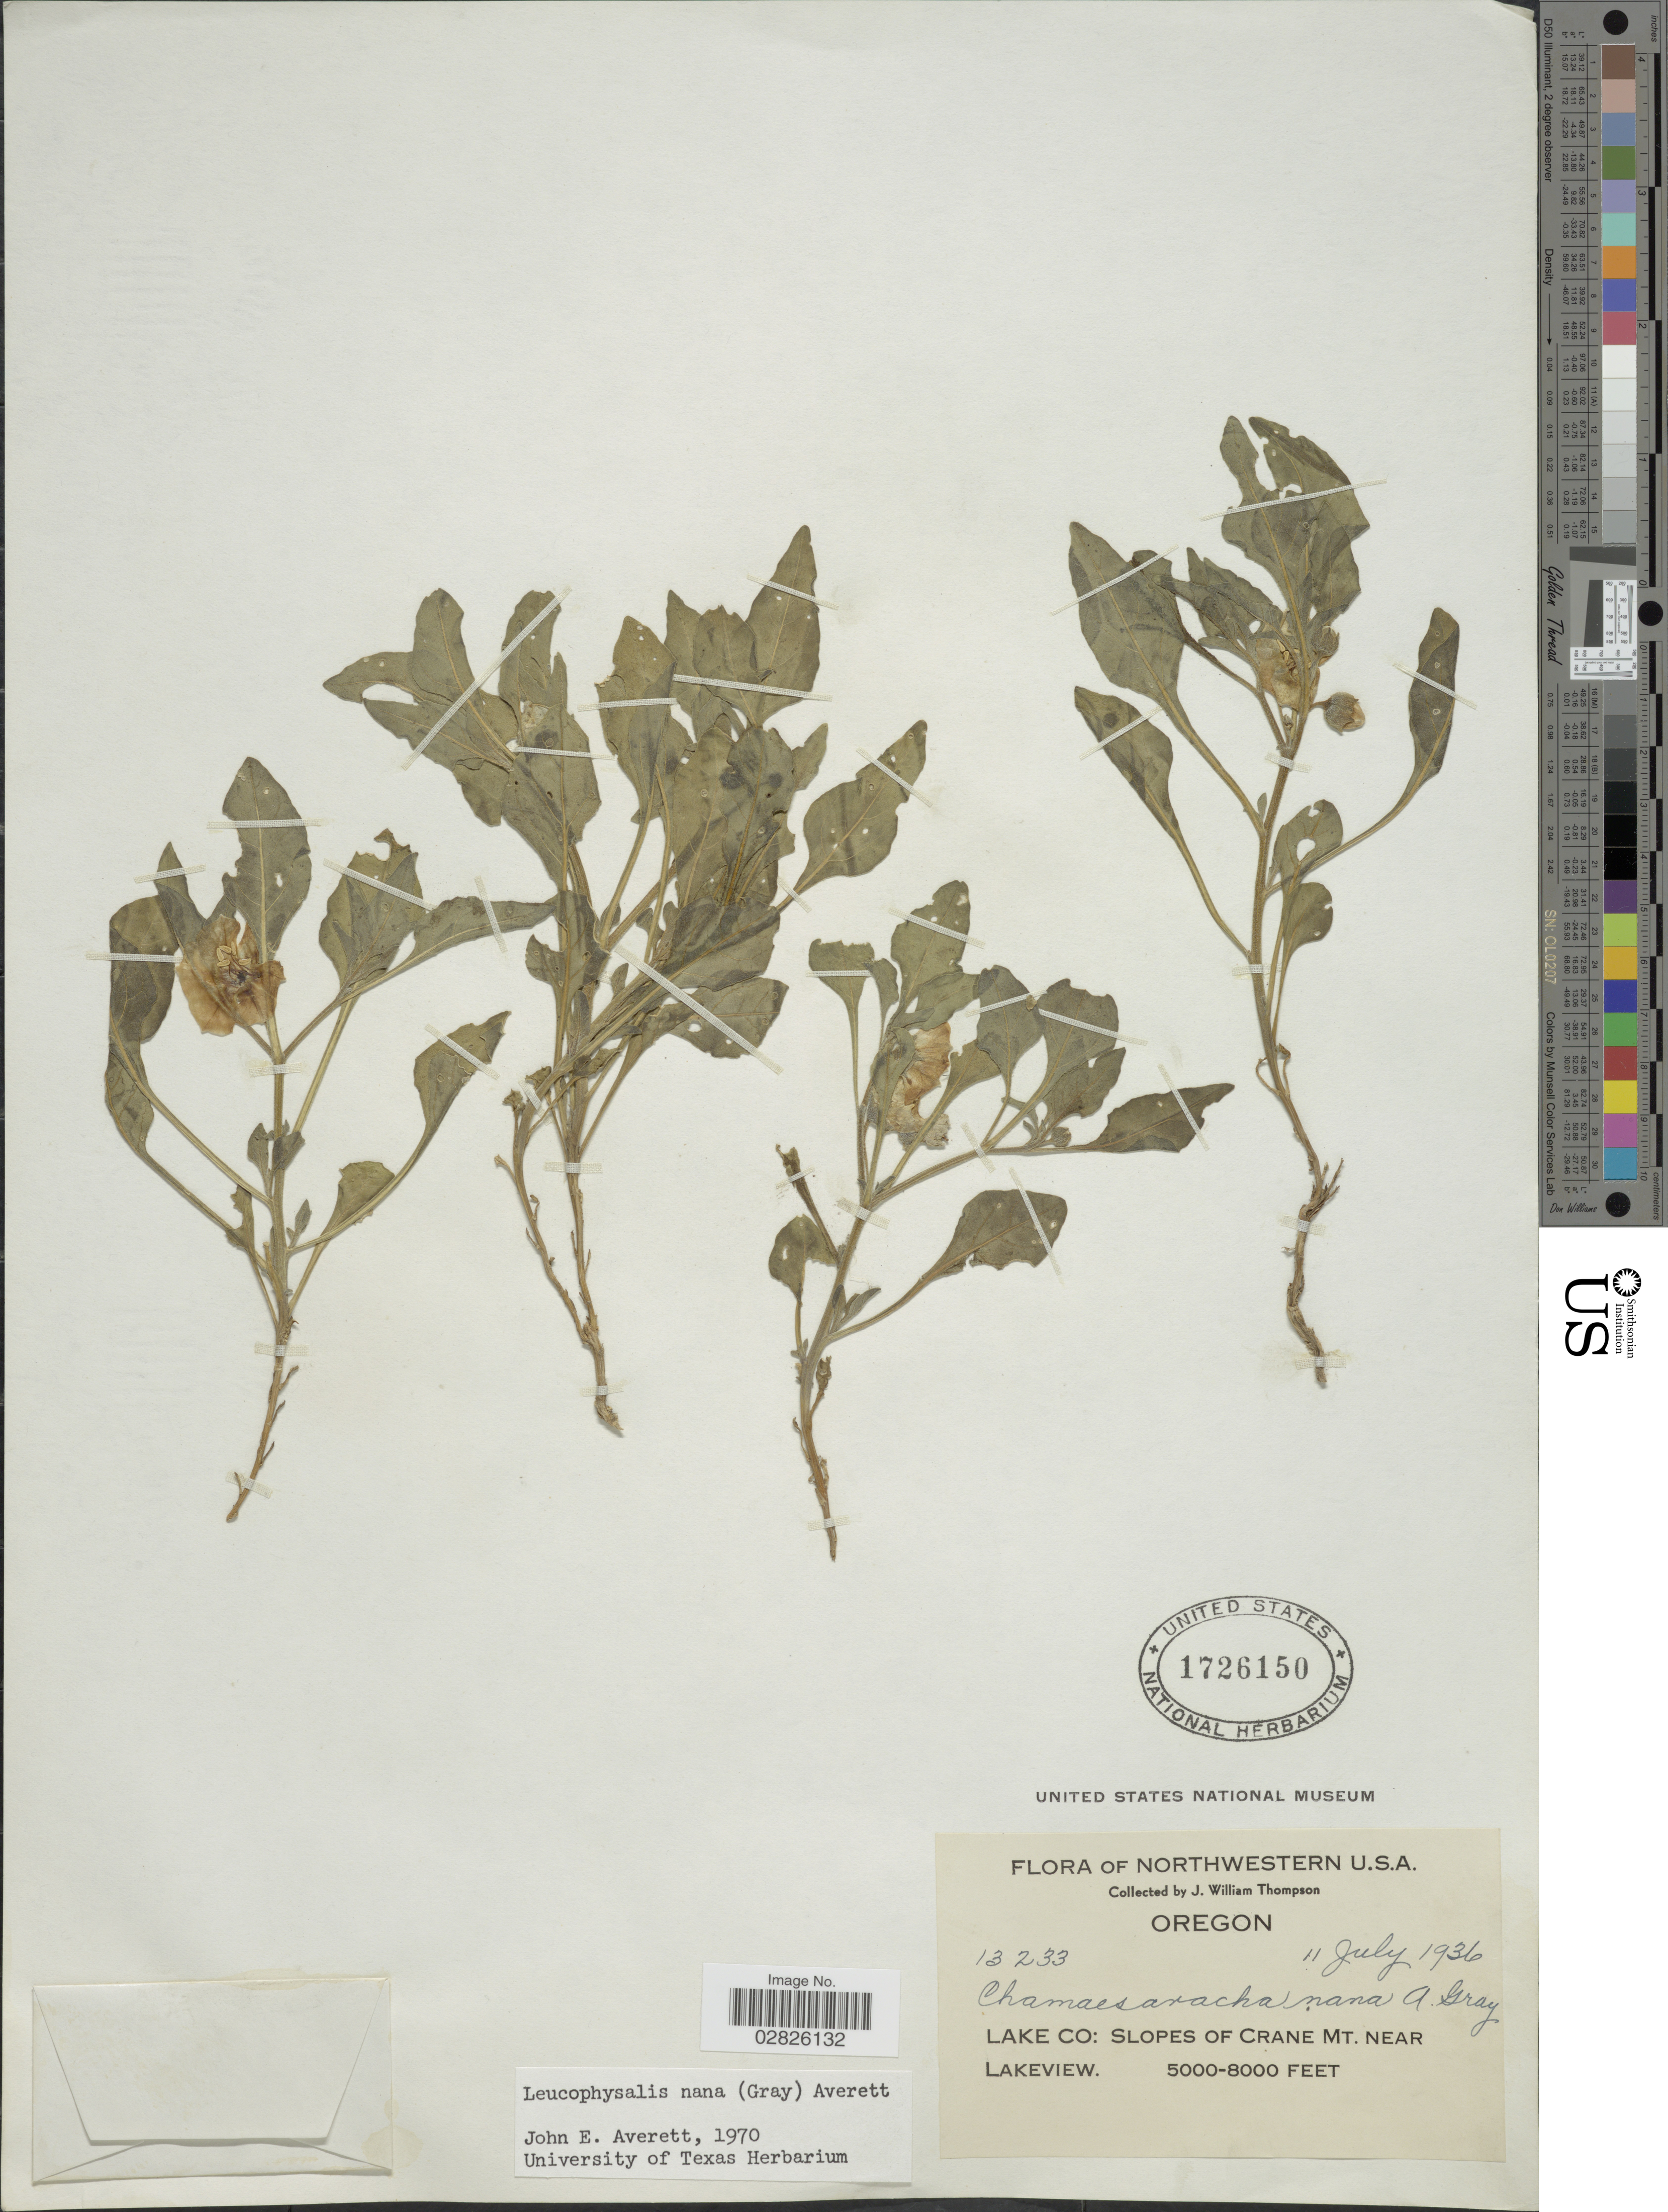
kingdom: Plantae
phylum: Tracheophyta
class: Magnoliopsida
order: Solanales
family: Solanaceae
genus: Leucophysalis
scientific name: Leucophysalis nana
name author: (A. Gray) Averett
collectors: J. W. Thompson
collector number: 13233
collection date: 1936-07-11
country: United States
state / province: Oregon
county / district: Lake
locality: Northwestern U.S.A. Lake Co.: Slopes of Crane Mt. near Lakeview.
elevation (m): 1524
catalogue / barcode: US 1726150